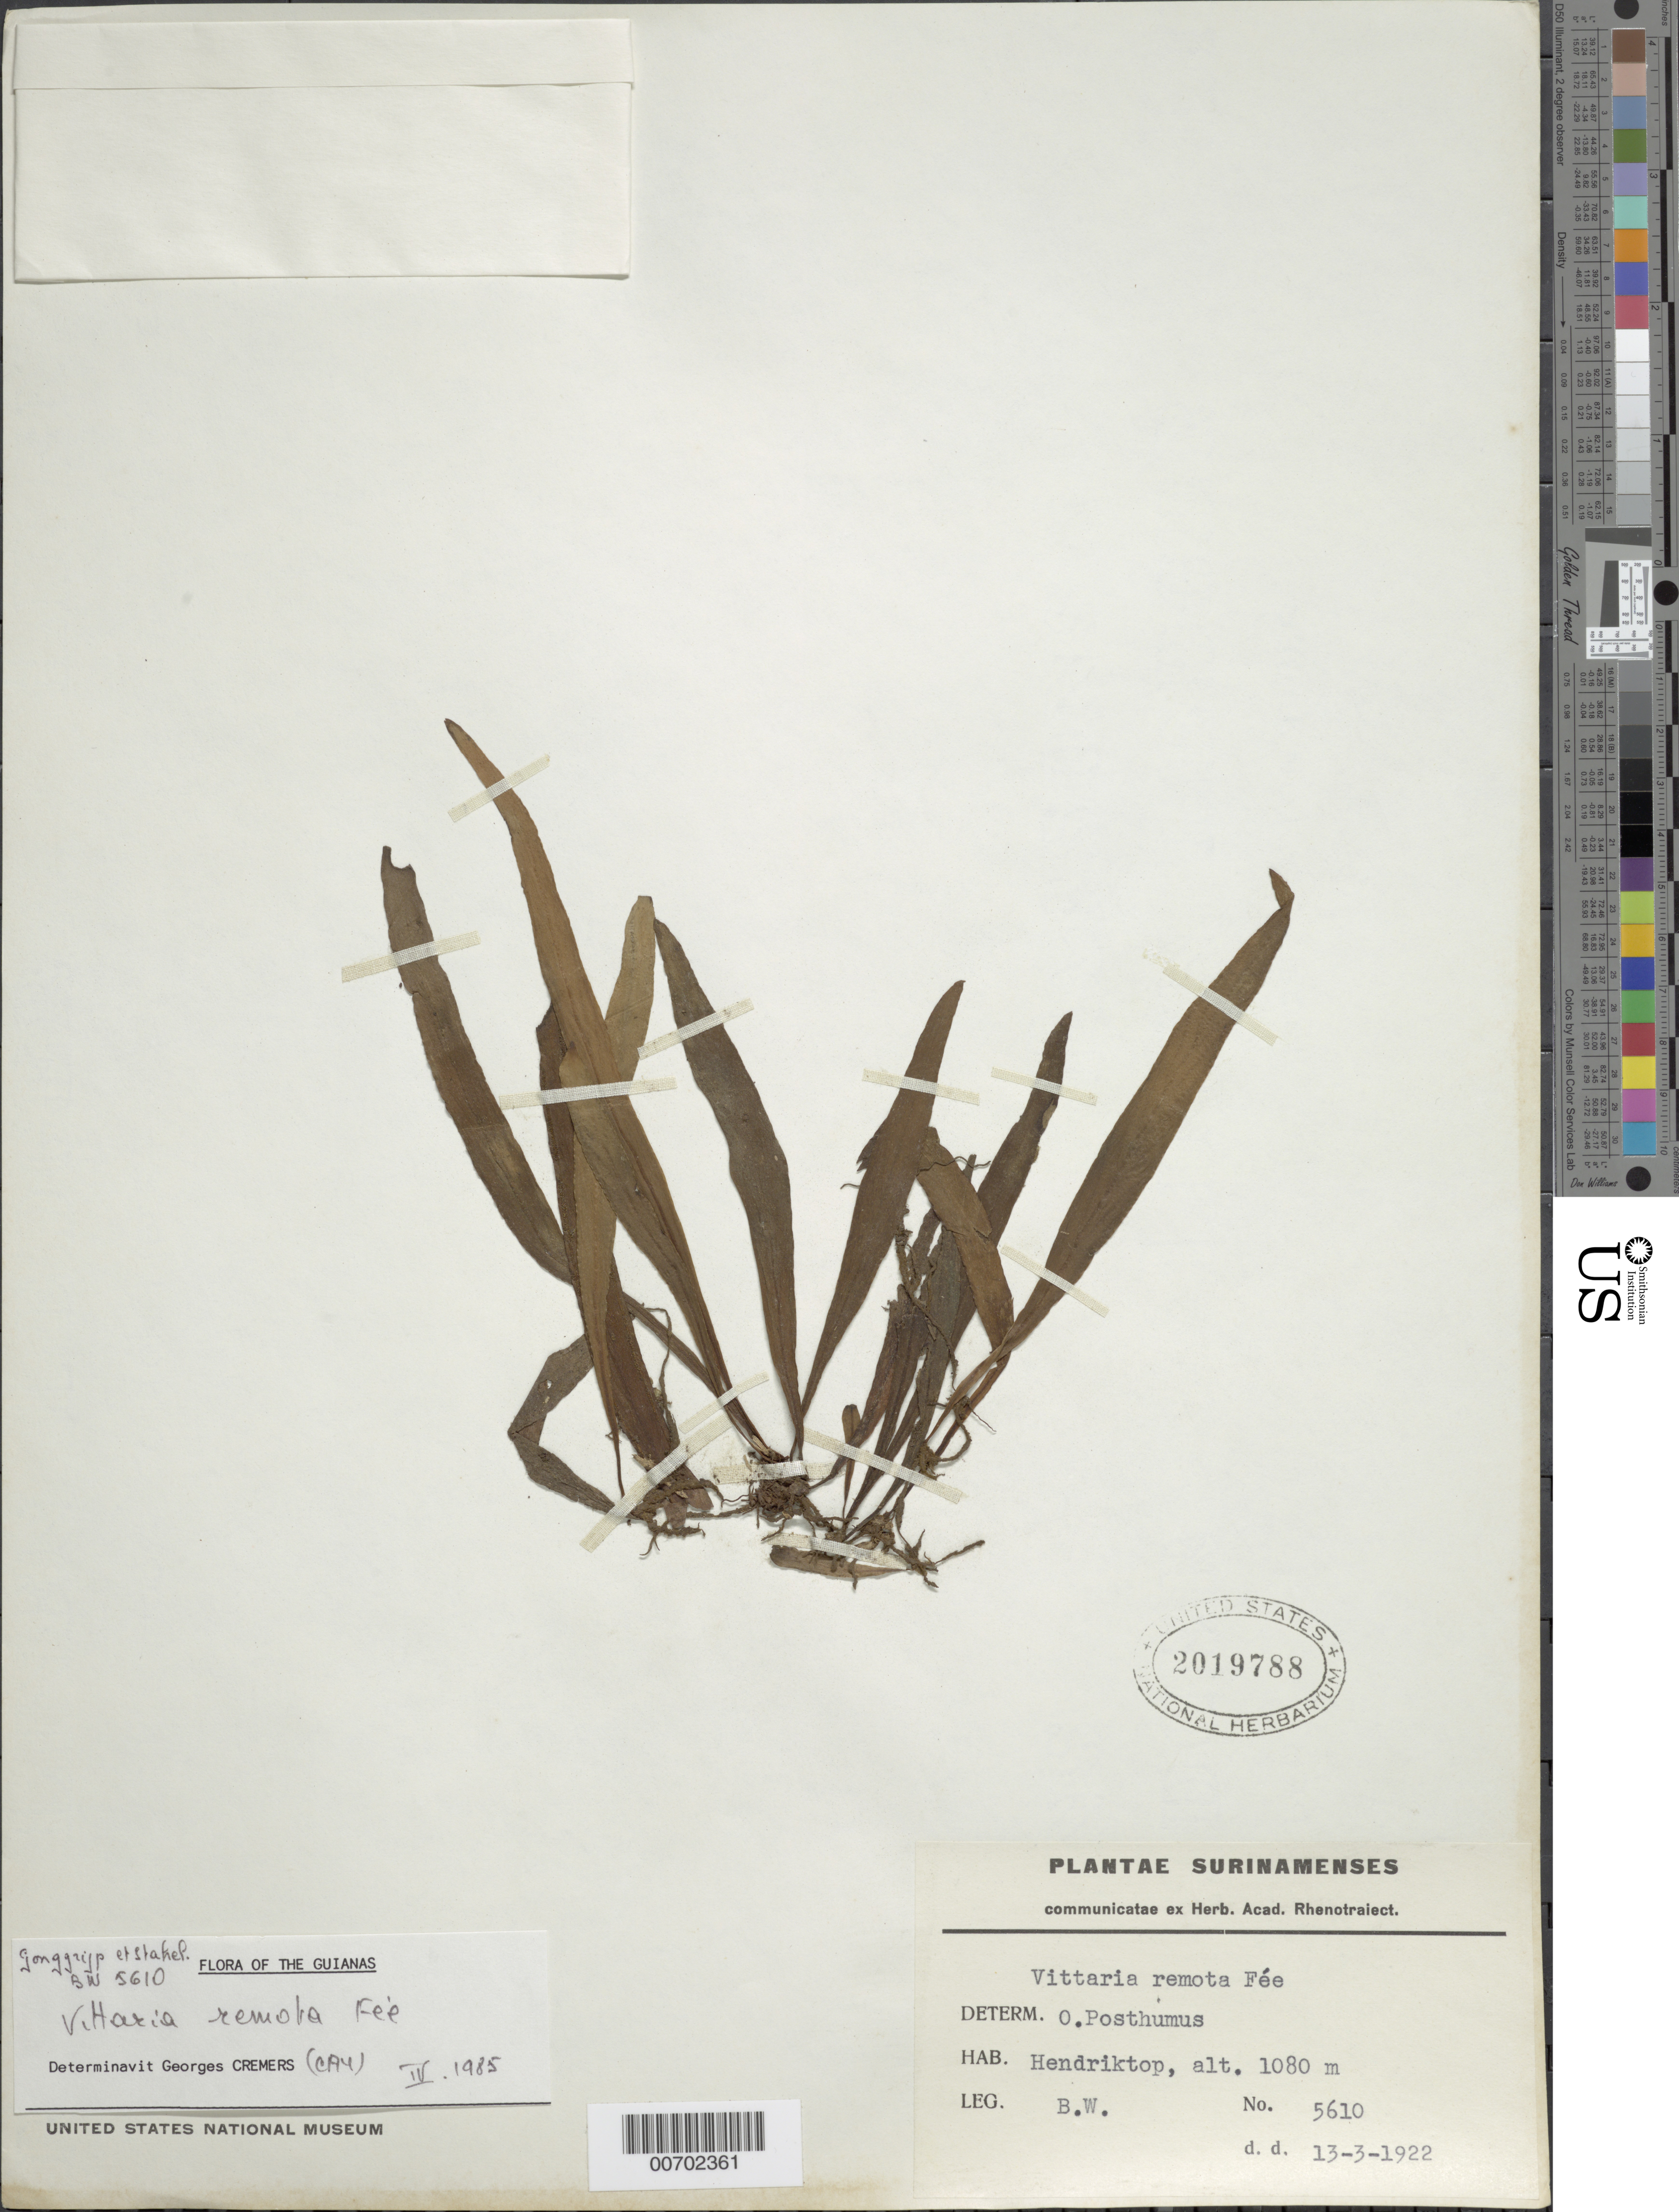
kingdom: Plantae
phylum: Tracheophyta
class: Polypodiopsida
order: Polypodiales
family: Pteridaceae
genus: Vittaria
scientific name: Vittaria remota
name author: Fée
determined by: Cremers, Georges A.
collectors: Collector illegible, G. Stahel & -. Gonggrijp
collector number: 5610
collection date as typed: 13-Mar-22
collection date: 1922-03-13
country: Suriname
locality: Hendriktop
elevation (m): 1080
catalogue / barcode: US 2019788